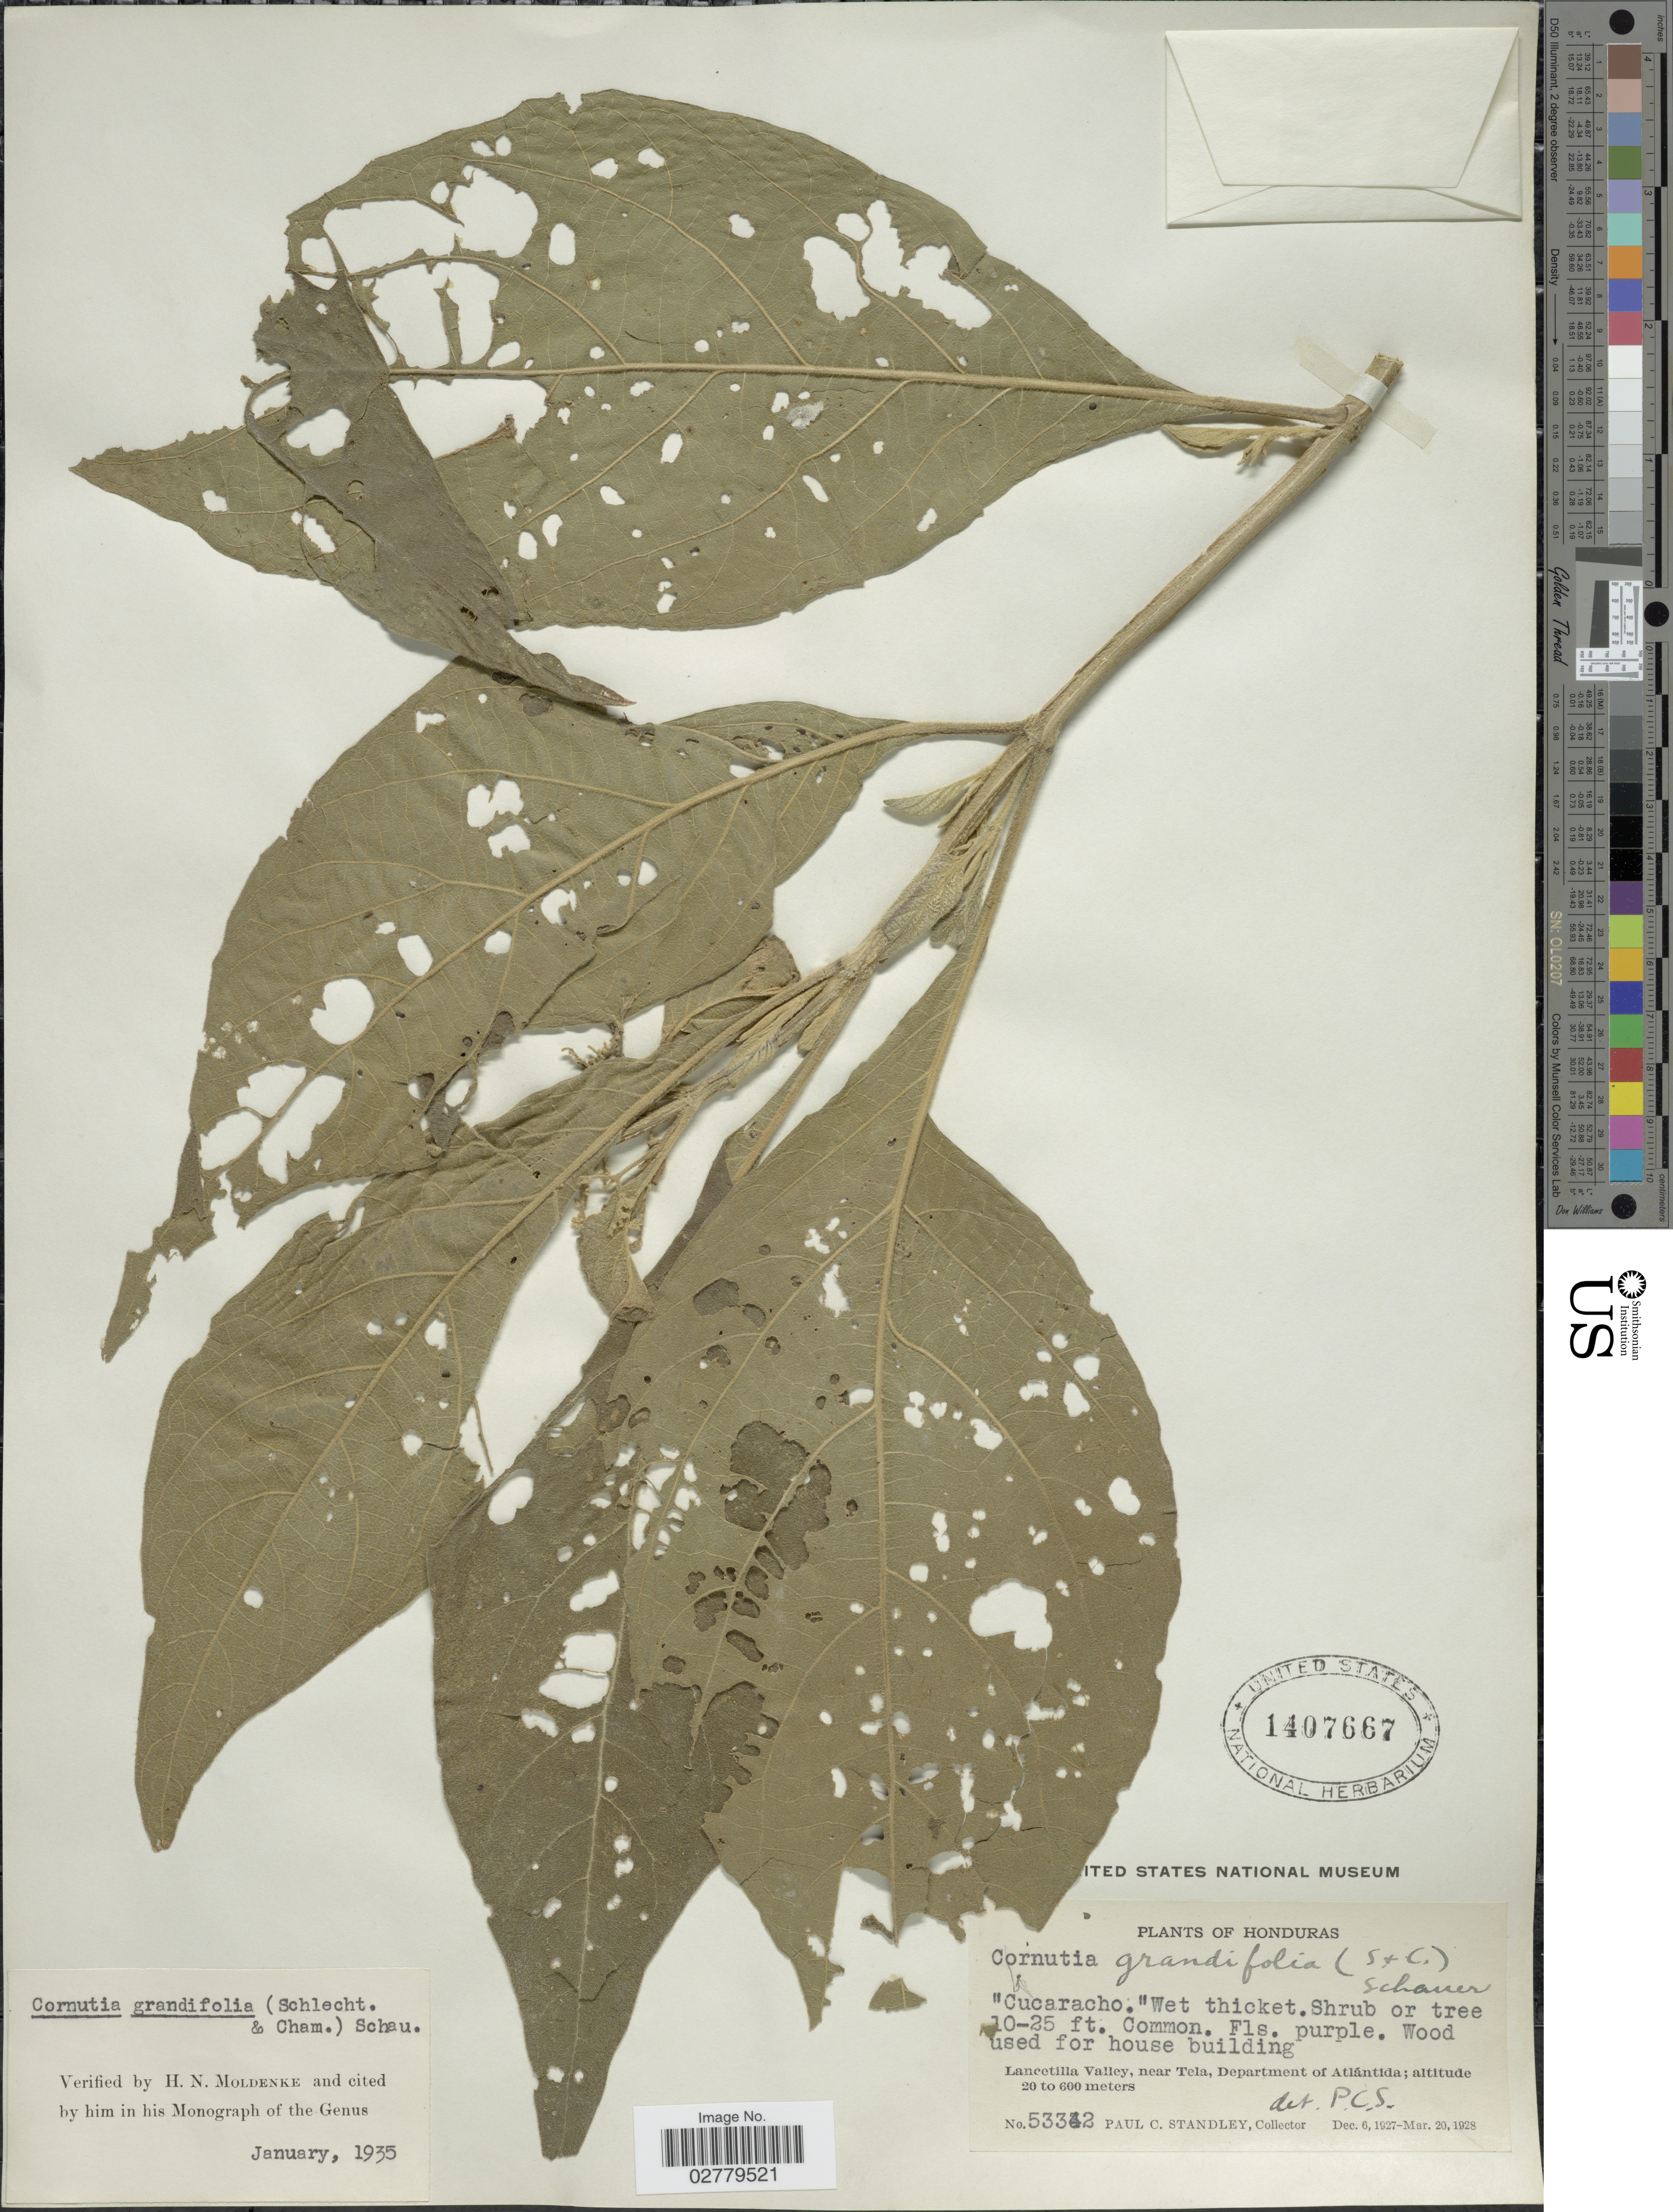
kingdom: Plantae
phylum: Tracheophyta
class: Magnoliopsida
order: Lamiales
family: Lamiaceae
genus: Cornutia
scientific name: Cornutia grandifolia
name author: (Cham. & Schltdl.) Schauer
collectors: P. C. Standley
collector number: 53342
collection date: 1927-12-06/1928-03-20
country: Honduras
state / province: Atlántida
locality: Lancetilla Valley, near Tela, Department of Atlántida.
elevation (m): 20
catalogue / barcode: US 1407667